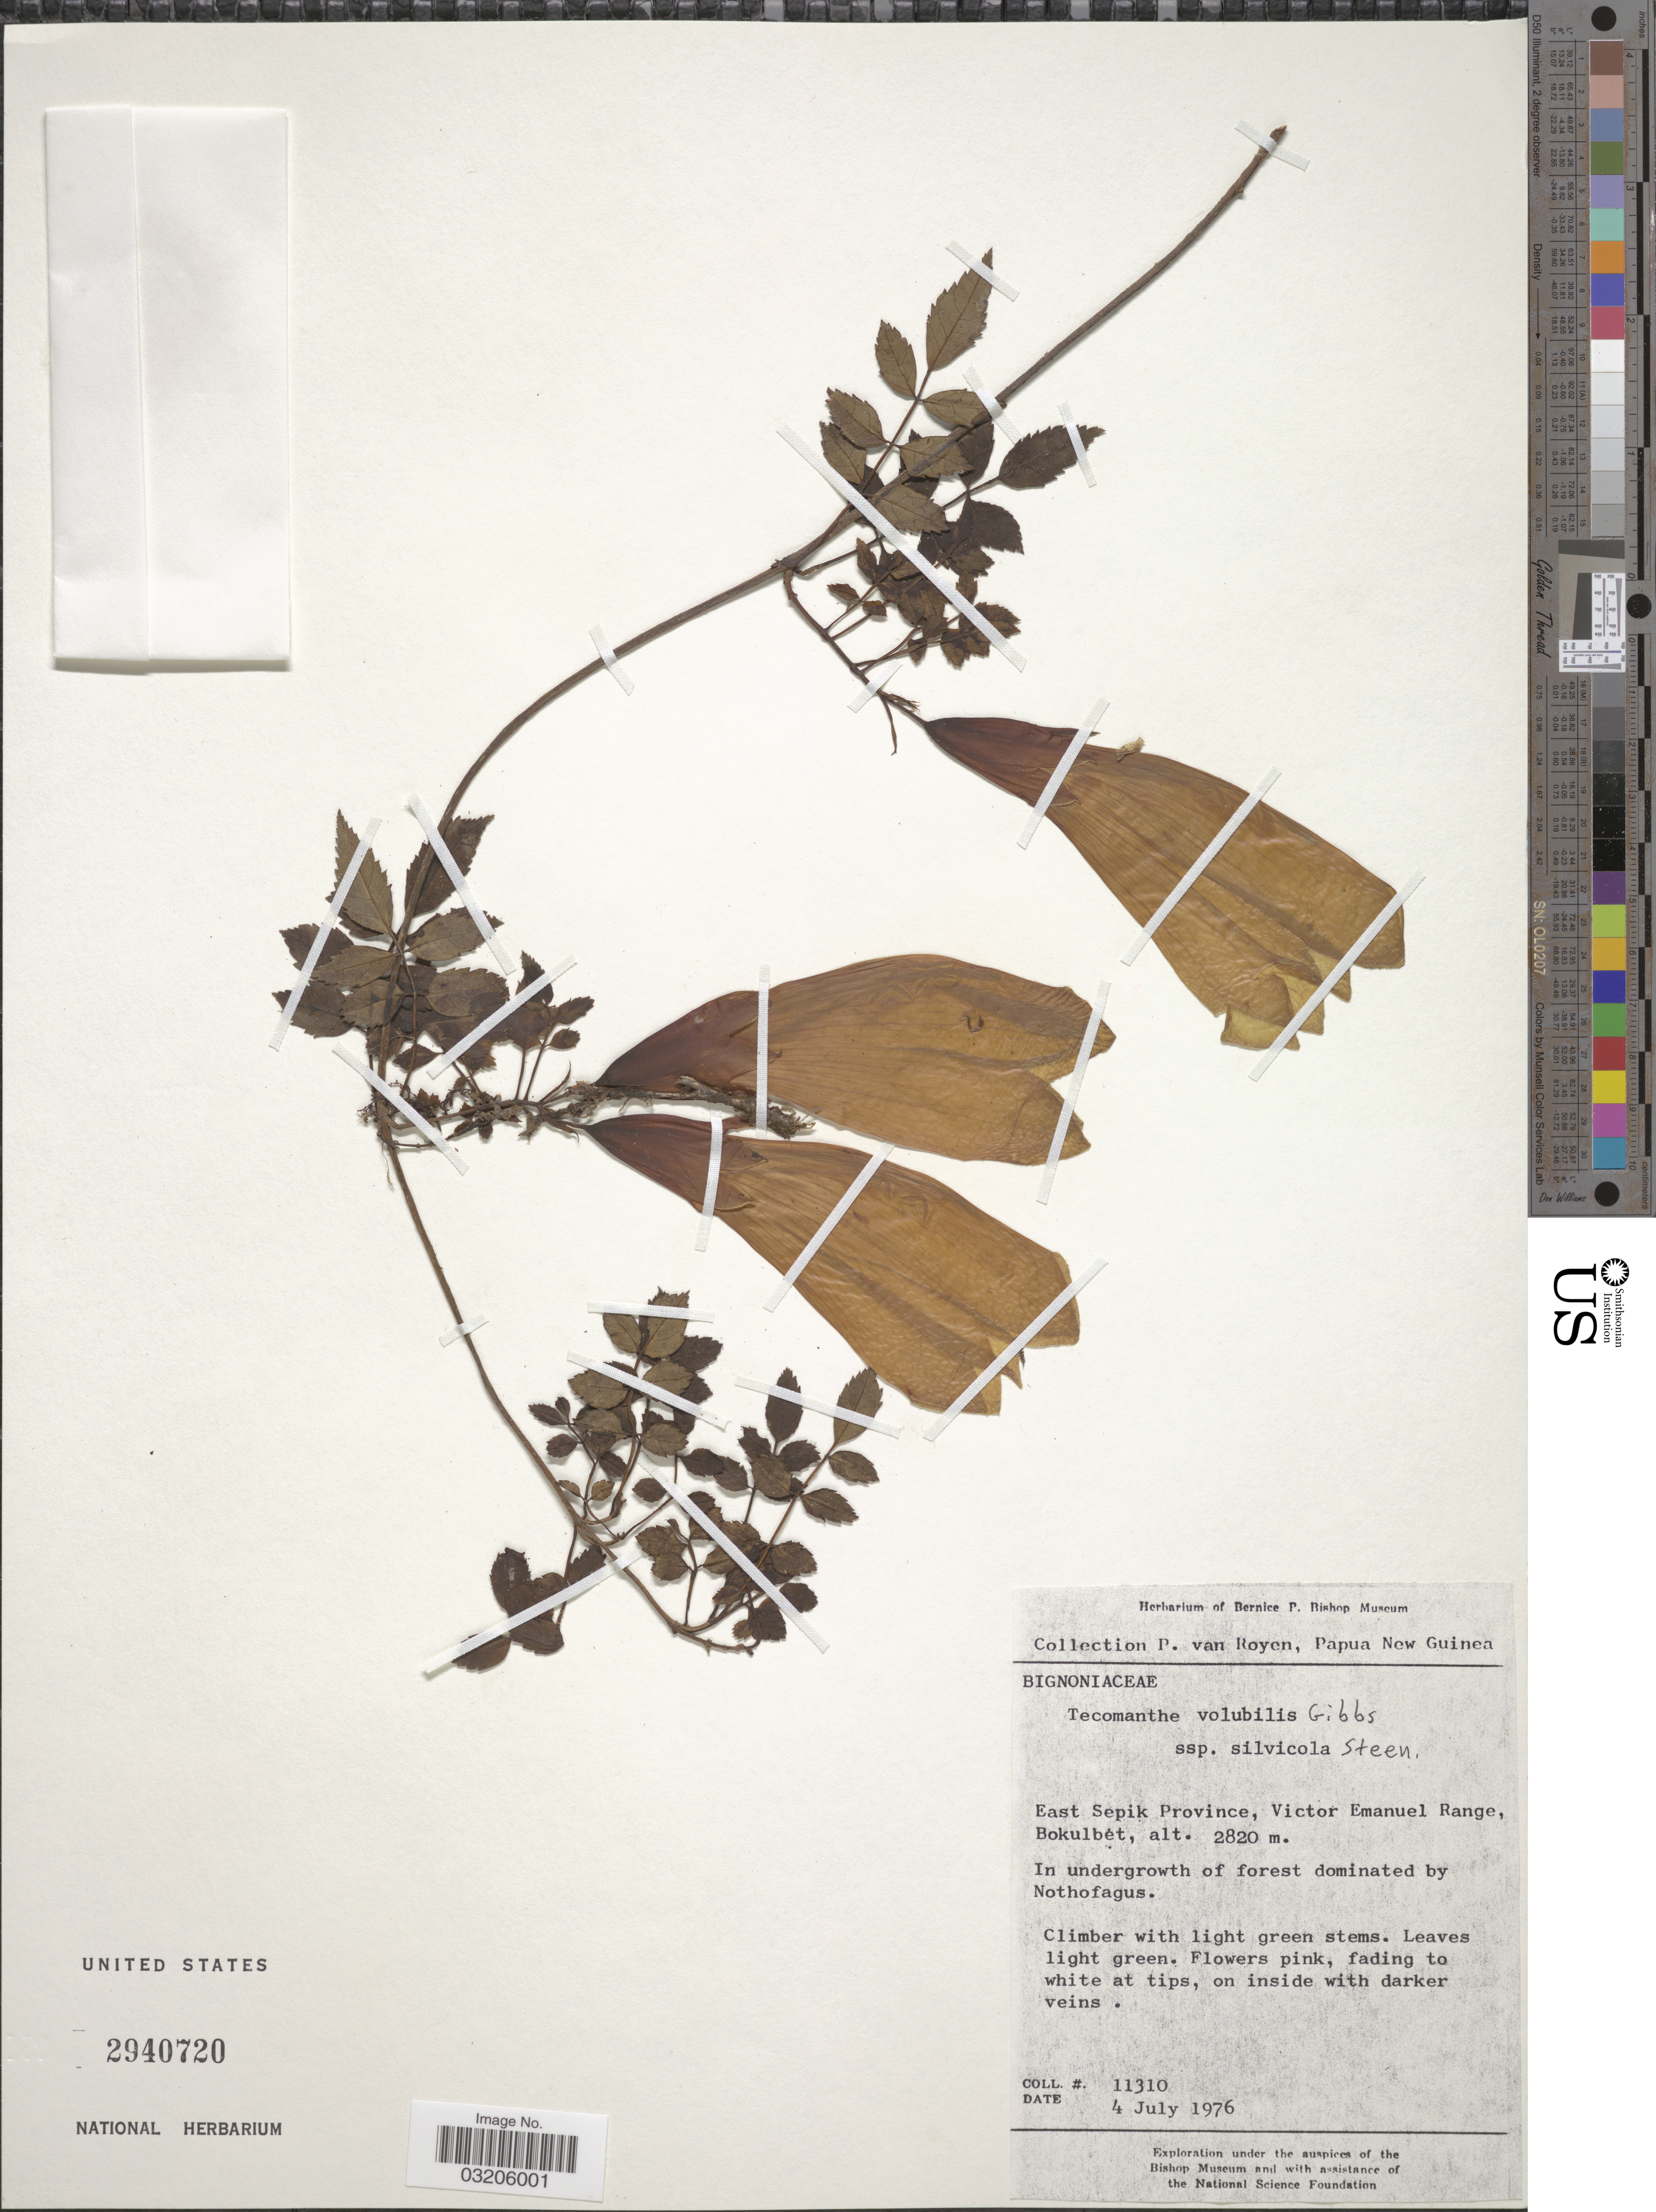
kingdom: Plantae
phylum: Tracheophyta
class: Magnoliopsida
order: Lamiales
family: Bignoniaceae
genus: Tecomanthe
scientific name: Tecomanthe volubilis subsp. silvicola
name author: Gibbs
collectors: P. van Royan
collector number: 11310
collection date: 1976-07-04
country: Papua New Guinea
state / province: East Sepik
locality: Victor Emanuel Range, Bokulbét.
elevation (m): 2820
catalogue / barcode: US 2940720